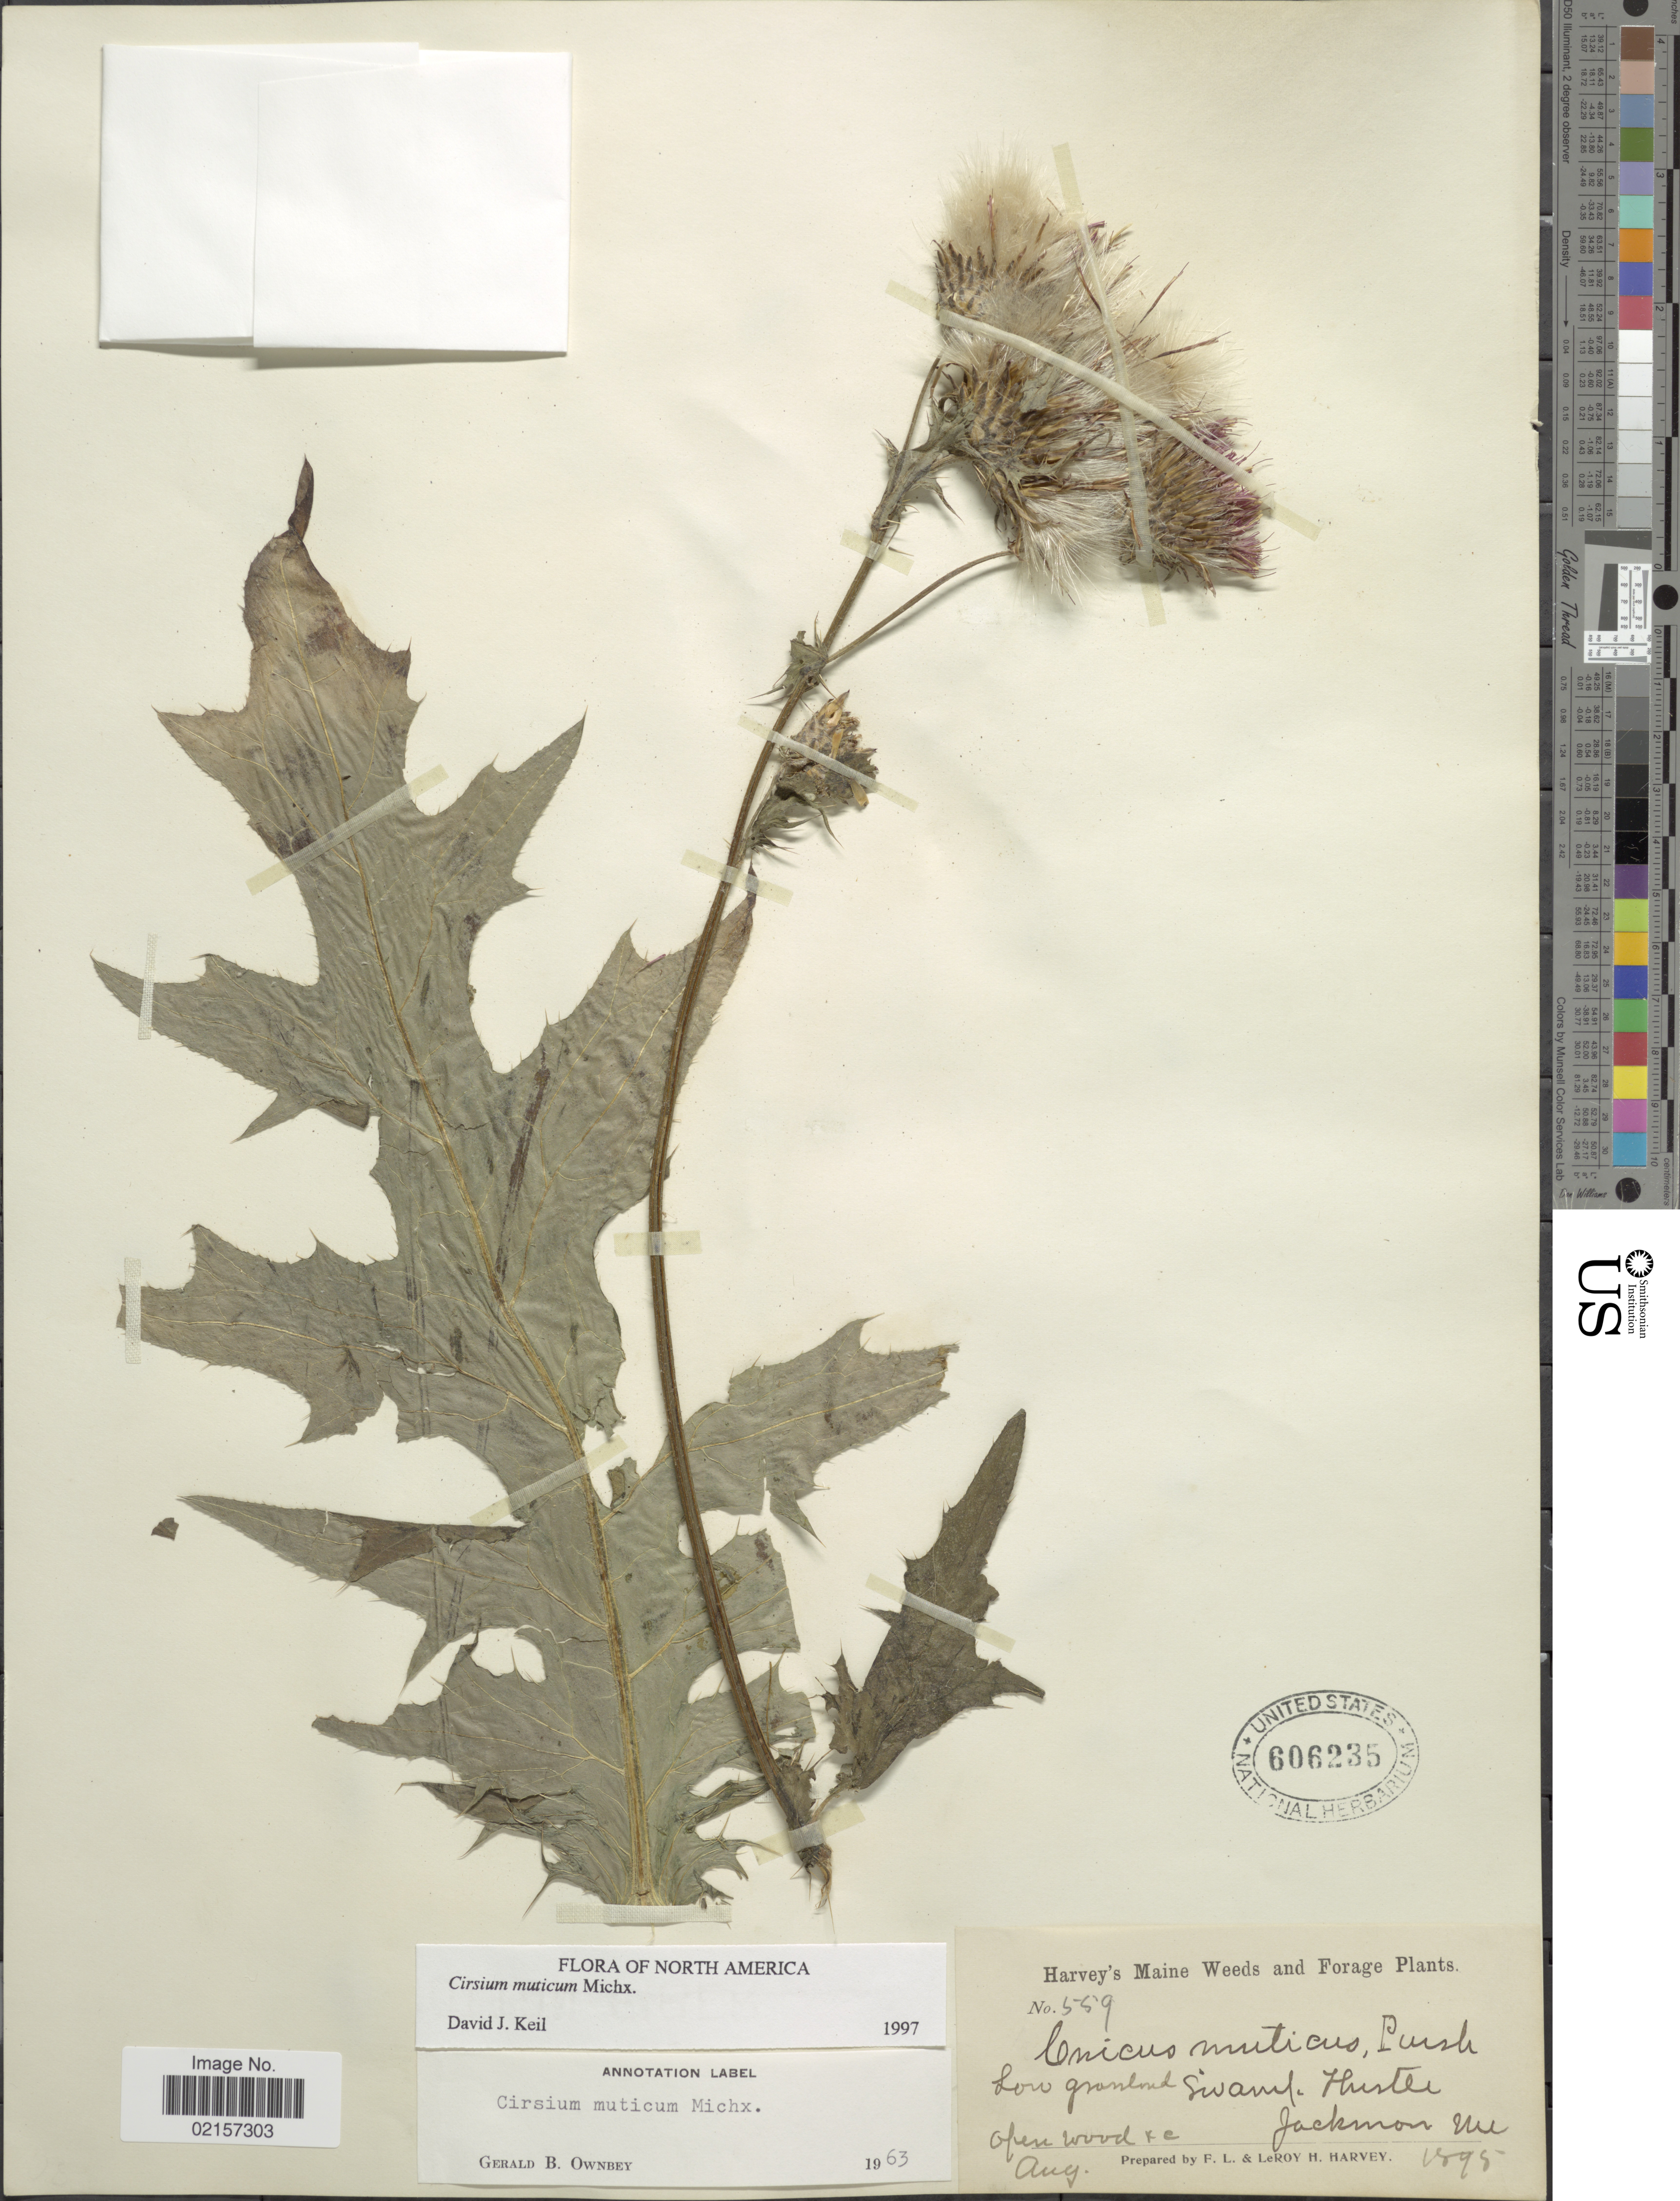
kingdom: Plantae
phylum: Tracheophyta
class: Magnoliopsida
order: Asterales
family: Asteraceae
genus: Cirsium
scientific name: Cirsium muticum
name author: Michx.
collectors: F. L. Harvey & L. H. Harvey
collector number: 559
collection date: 1895-08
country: United States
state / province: Maine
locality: Low grounded swamp, thistle, open wood, Jackman Me.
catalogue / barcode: US 606235